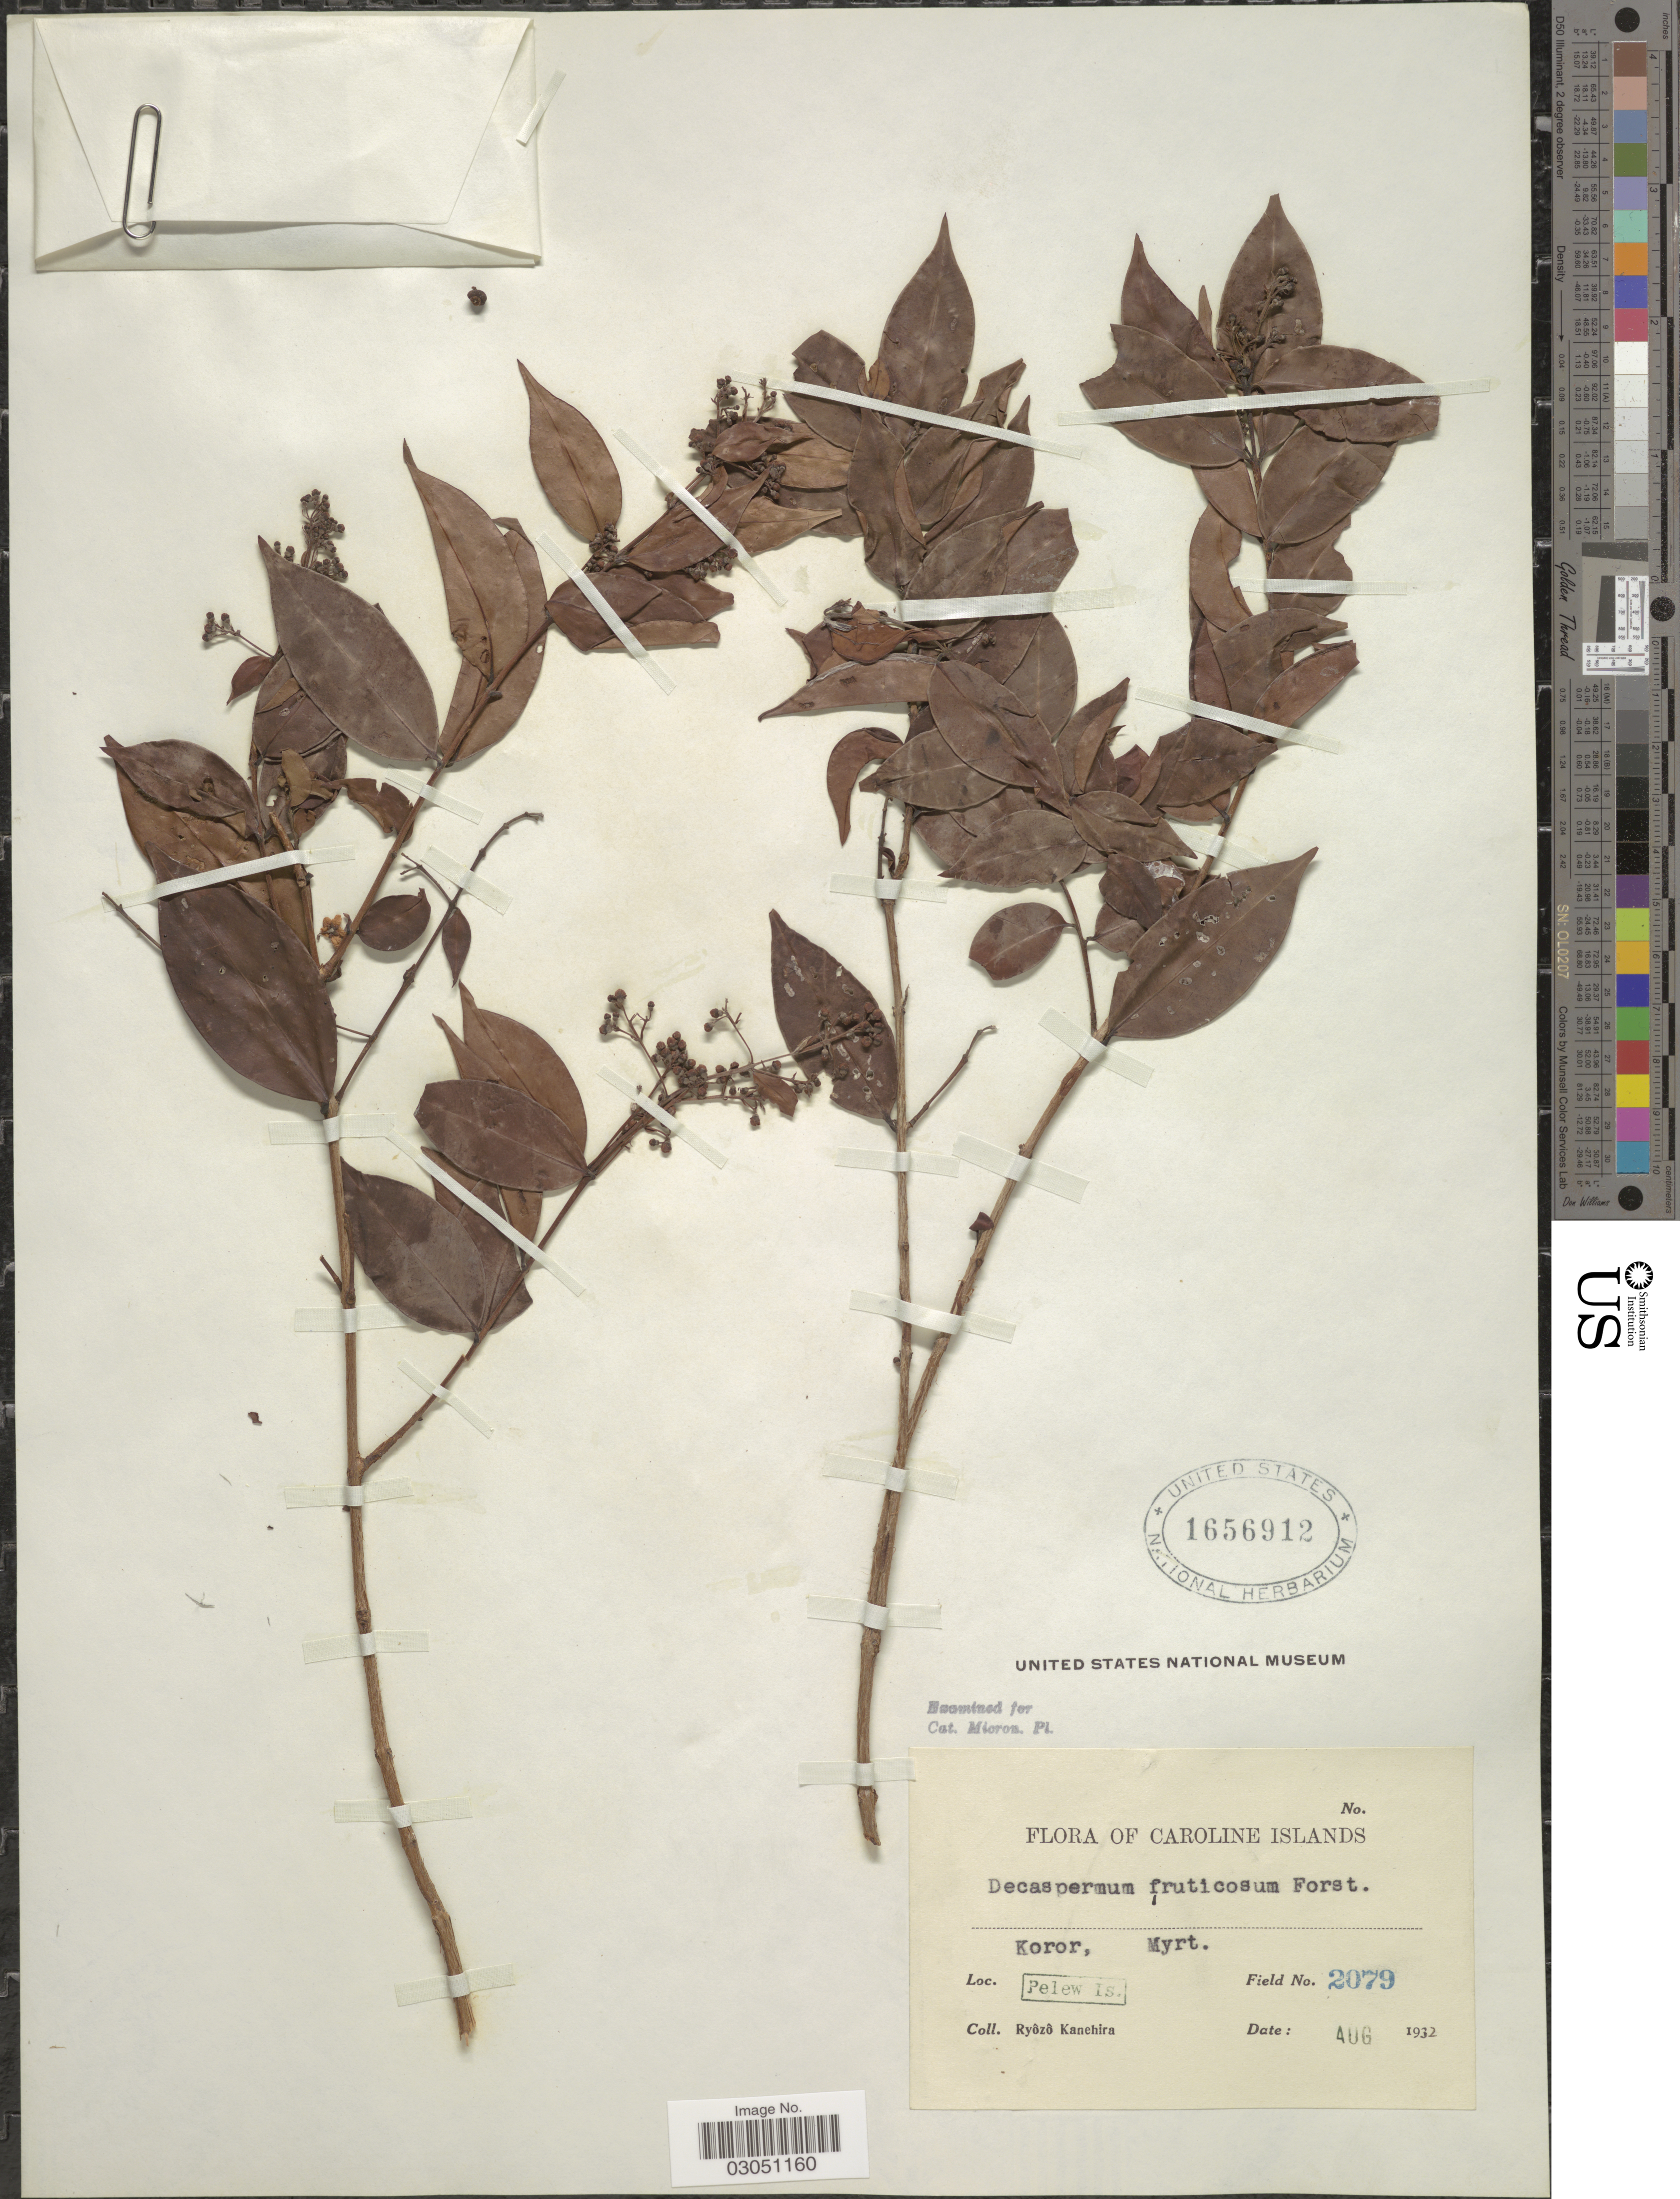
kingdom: Plantae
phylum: Tracheophyta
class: Magnoliopsida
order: Myrtales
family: Myrtaceae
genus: Decaspermum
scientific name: Decaspermum fruticosum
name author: J.R. Forst. & G. Forst.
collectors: R. Kanehira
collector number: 2079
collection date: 1932-08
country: Palau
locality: The Caroline Islands. Koror, Pelew Is.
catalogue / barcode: US 1656912